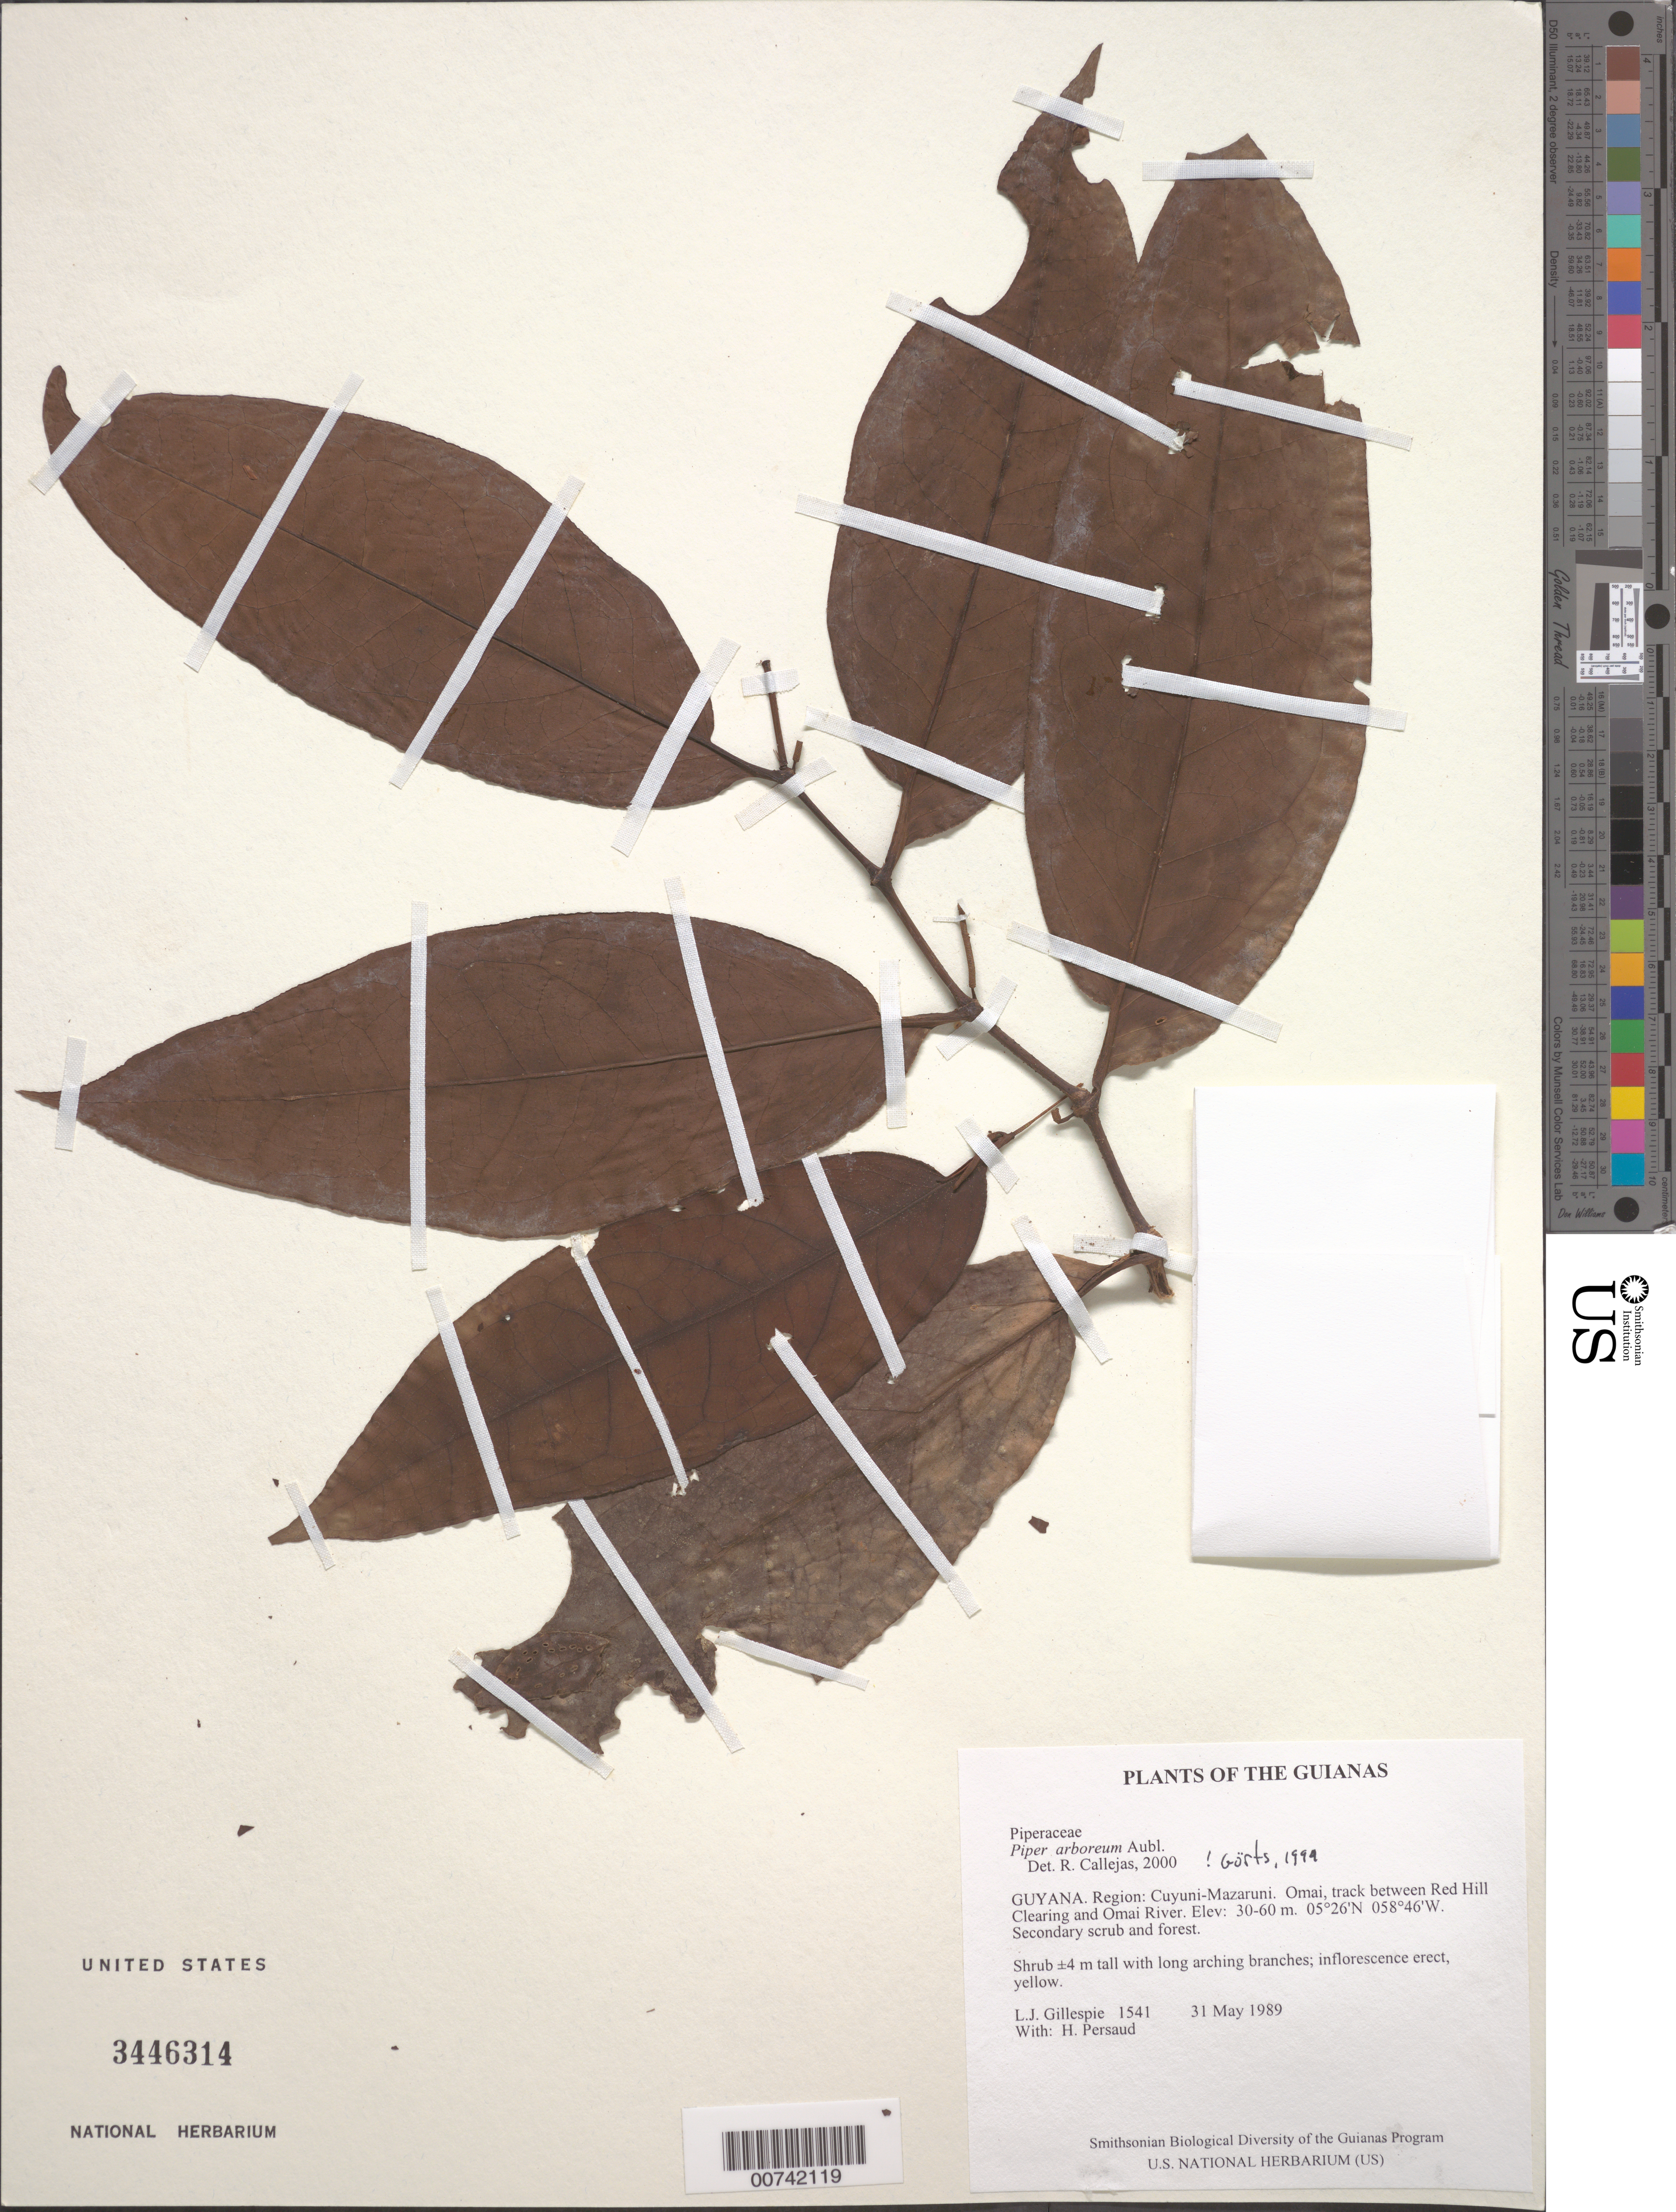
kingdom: Plantae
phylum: Tracheophyta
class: Magnoliopsida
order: Piperales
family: Piperaceae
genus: Piper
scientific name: Piper arboreum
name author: Aubl.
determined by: Görts-van Rijn, A. R. A.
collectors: L. J. Gillespie & H. Persaud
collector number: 1541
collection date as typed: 31 May 1989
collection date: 1989-05-31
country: Guyana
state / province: Cuyuni-Mazaruni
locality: Omai, track between Red Hill Clearing and Omai River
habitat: Secondary scrub and forest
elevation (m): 30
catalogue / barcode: US 3446314